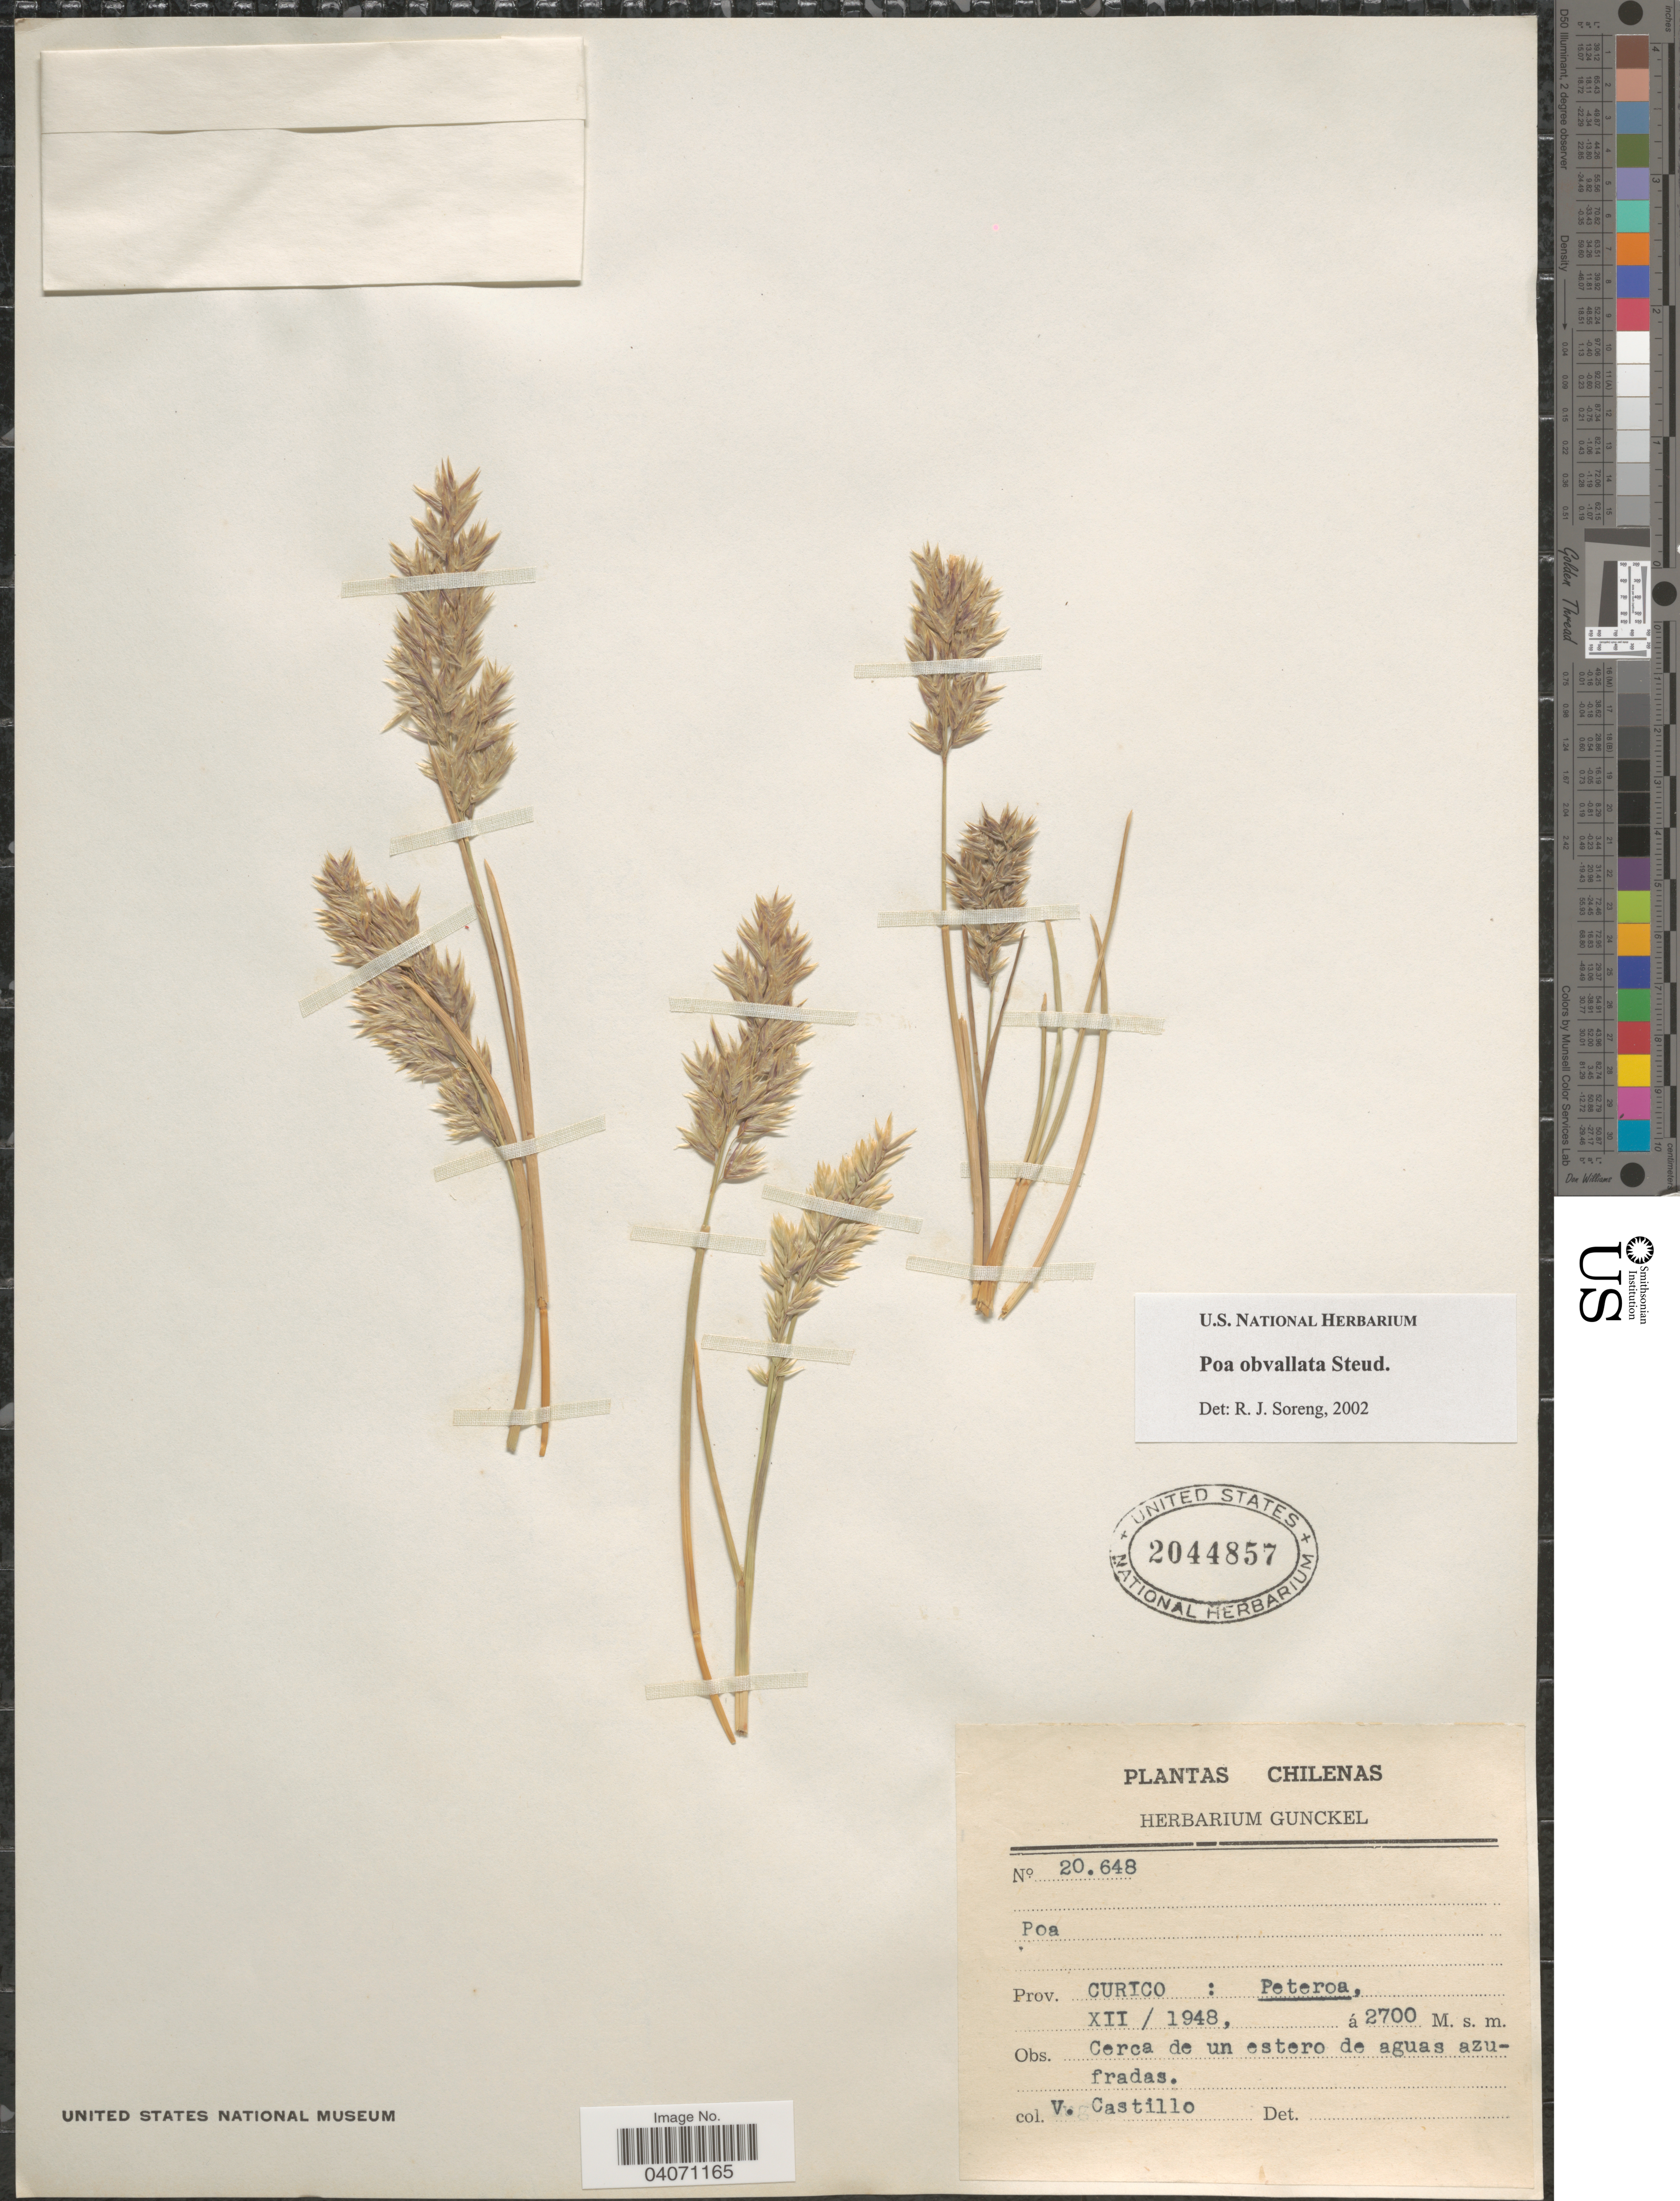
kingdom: Plantae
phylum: Tracheophyta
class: Liliopsida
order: Poales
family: Poaceae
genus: Poa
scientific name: Poa obvallata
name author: Steud.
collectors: V. Castillo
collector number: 20648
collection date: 1948-12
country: Chile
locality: Prov. Curico: Peteroa. Cerca de un estero de aguas azufradas.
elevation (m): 2700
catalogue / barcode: US 2044857